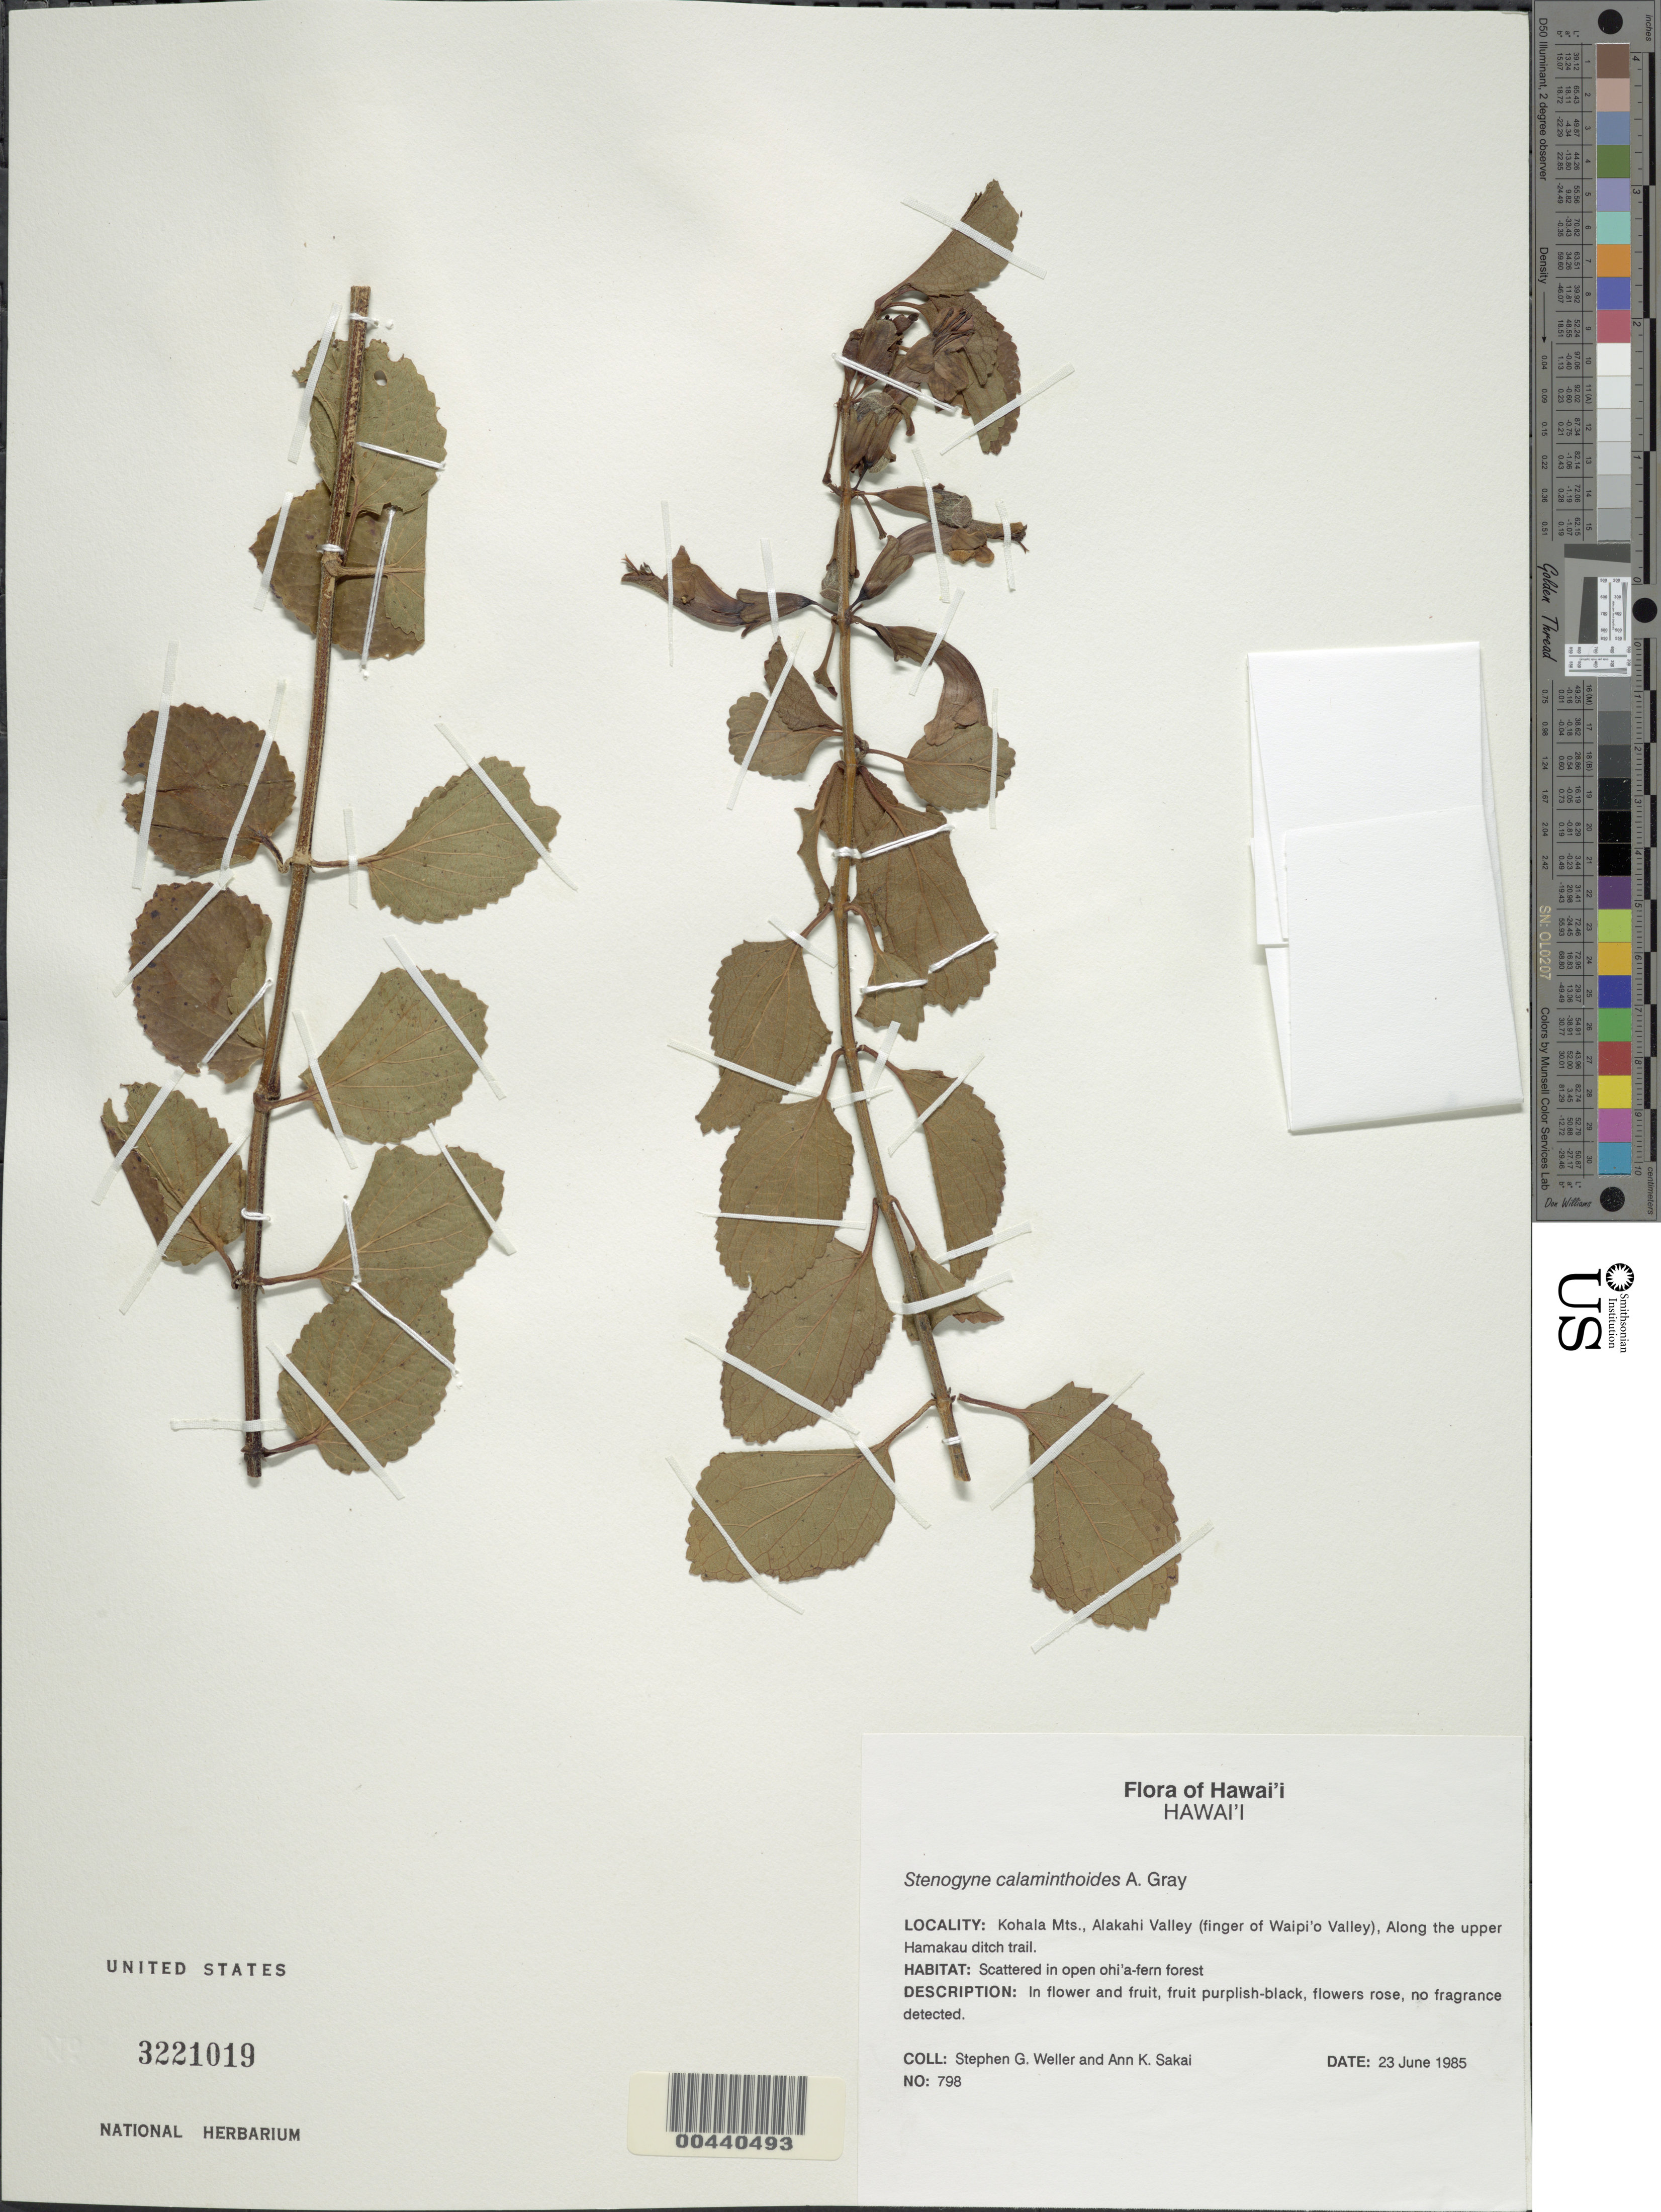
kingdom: Plantae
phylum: Tracheophyta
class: Magnoliopsida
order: Lamiales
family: Lamiaceae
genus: Stenogyne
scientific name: Stenogyne calaminthoides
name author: A. Gray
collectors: S. G. Weller & A. Sakai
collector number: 798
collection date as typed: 23 Jun 1985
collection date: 1985-06-23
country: United States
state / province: Hawaii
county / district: Hawaii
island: Hawaii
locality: Kohala Mts., Alakahi Valley (finger of Waipi'o Valley), Along the upper Hamakau ditch trail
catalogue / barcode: US 3221019